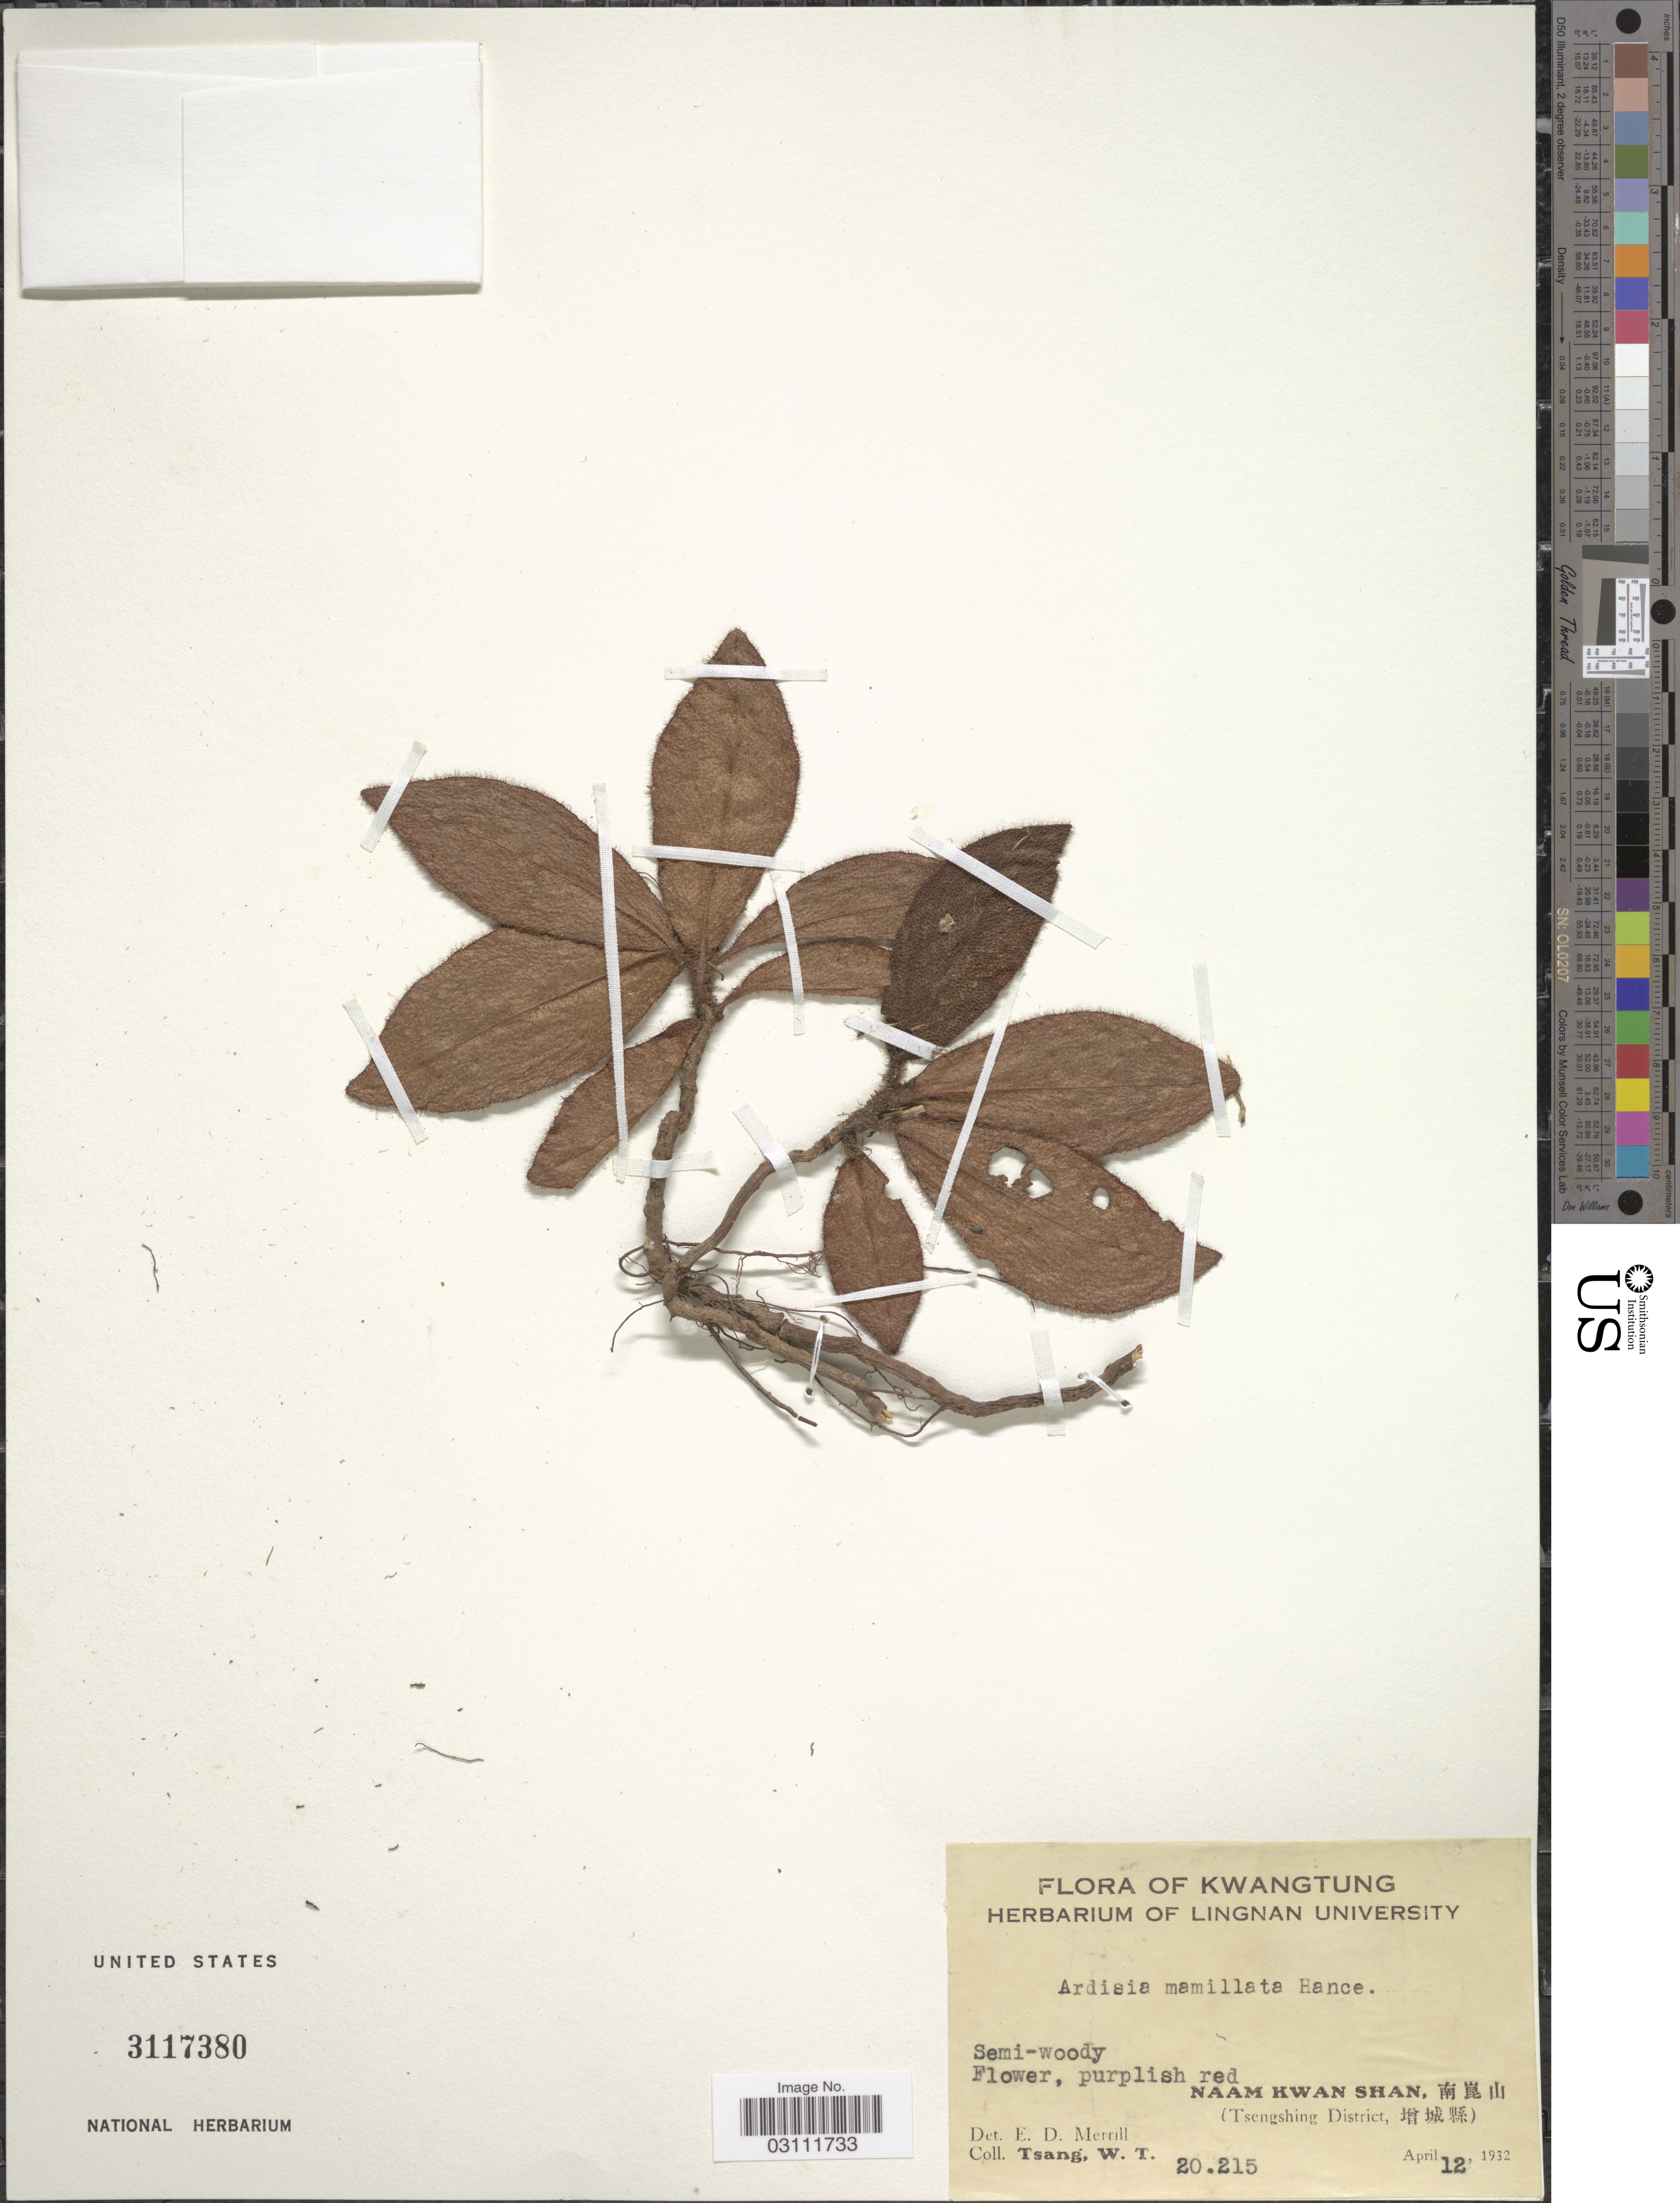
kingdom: Plantae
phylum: Tracheophyta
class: Magnoliopsida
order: Ericales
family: Primulaceae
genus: Ardisia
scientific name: Ardisia mamillata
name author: Hance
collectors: W. T. Tsang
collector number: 20215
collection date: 1932-04-12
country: China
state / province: Guangdong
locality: Kwangtung, Naam Kwan Shan (Tsengshing District).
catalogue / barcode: US 3117380